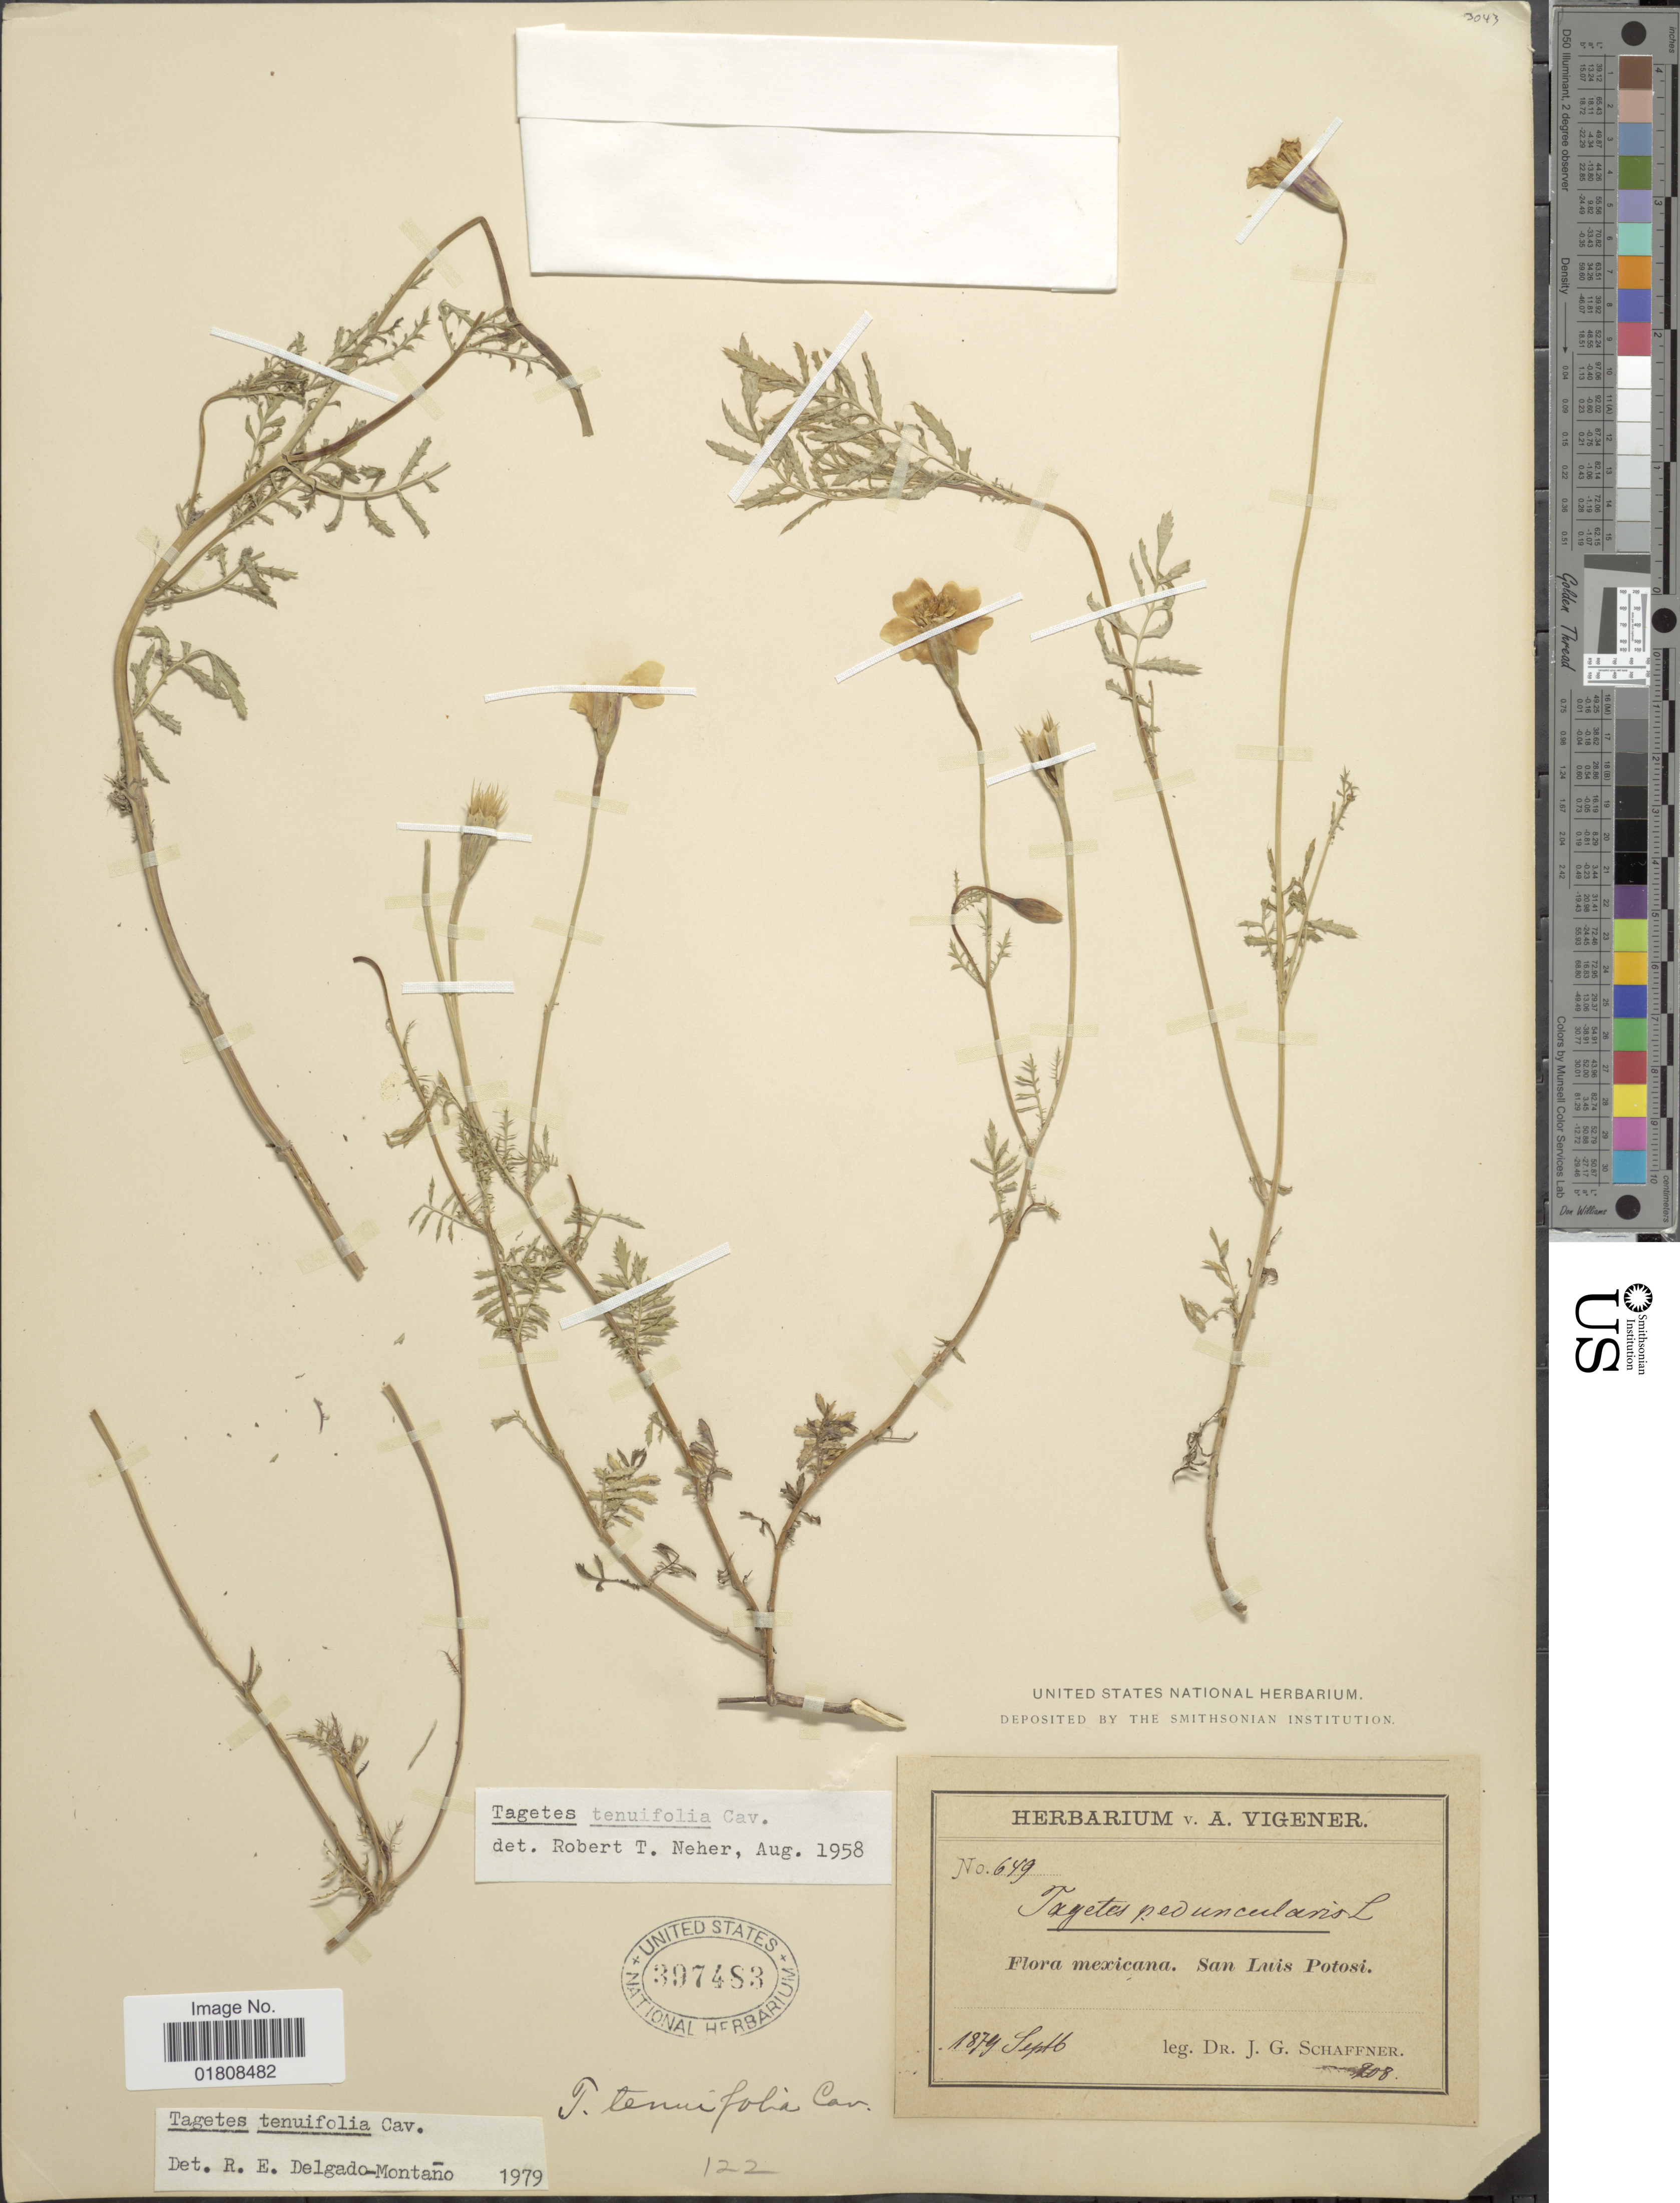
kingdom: Plantae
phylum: Tracheophyta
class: Magnoliopsida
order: Asterales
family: Asteraceae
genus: Tagetes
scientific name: Tagetes tenuifolia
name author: Cav.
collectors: J. G. Schaffner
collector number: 649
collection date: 1879-09-06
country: Mexico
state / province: San Luis Potosí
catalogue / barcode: US 297483